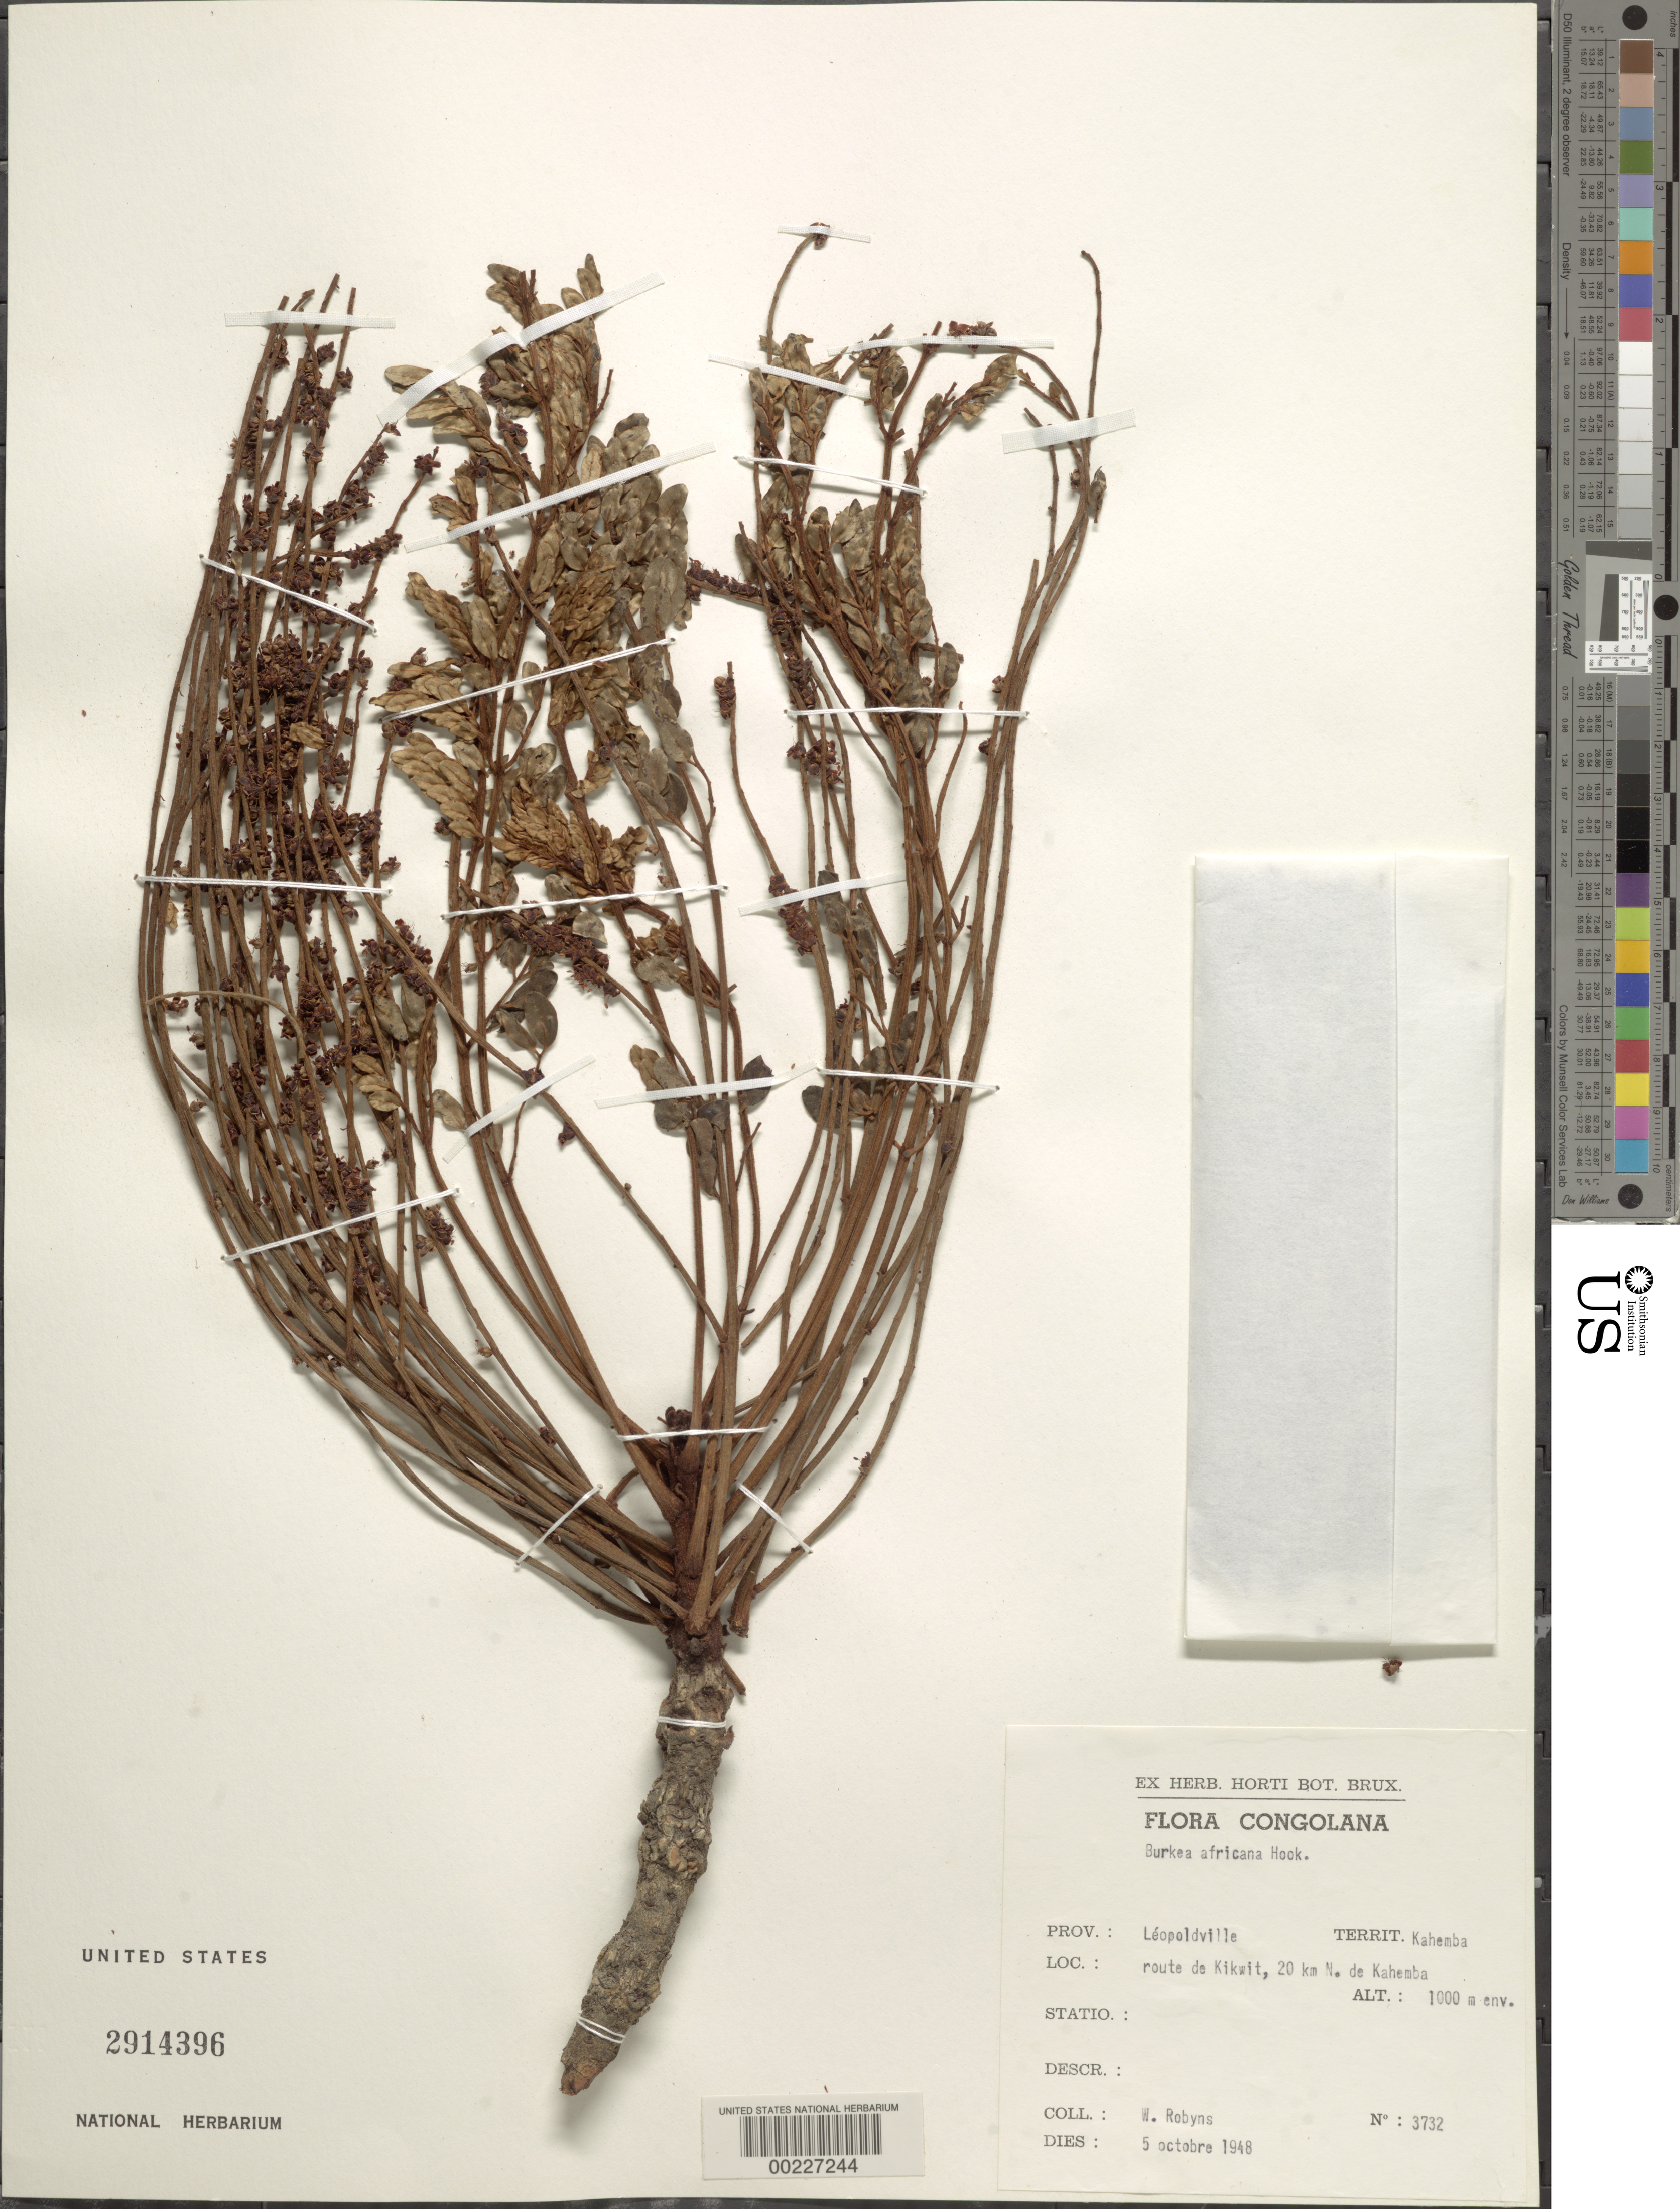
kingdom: Plantae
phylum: Tracheophyta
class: Magnoliopsida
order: Fabales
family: Fabaceae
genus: Burkea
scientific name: Burkea africana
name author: Hook.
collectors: F. Robyns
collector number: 3732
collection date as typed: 05 Oct 1948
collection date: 1948-10-05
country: Congo, Democratic Republic of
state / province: Kinshasa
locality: Route of kikwit, 20 km n of kahemba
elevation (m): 1000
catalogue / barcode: US 2914396